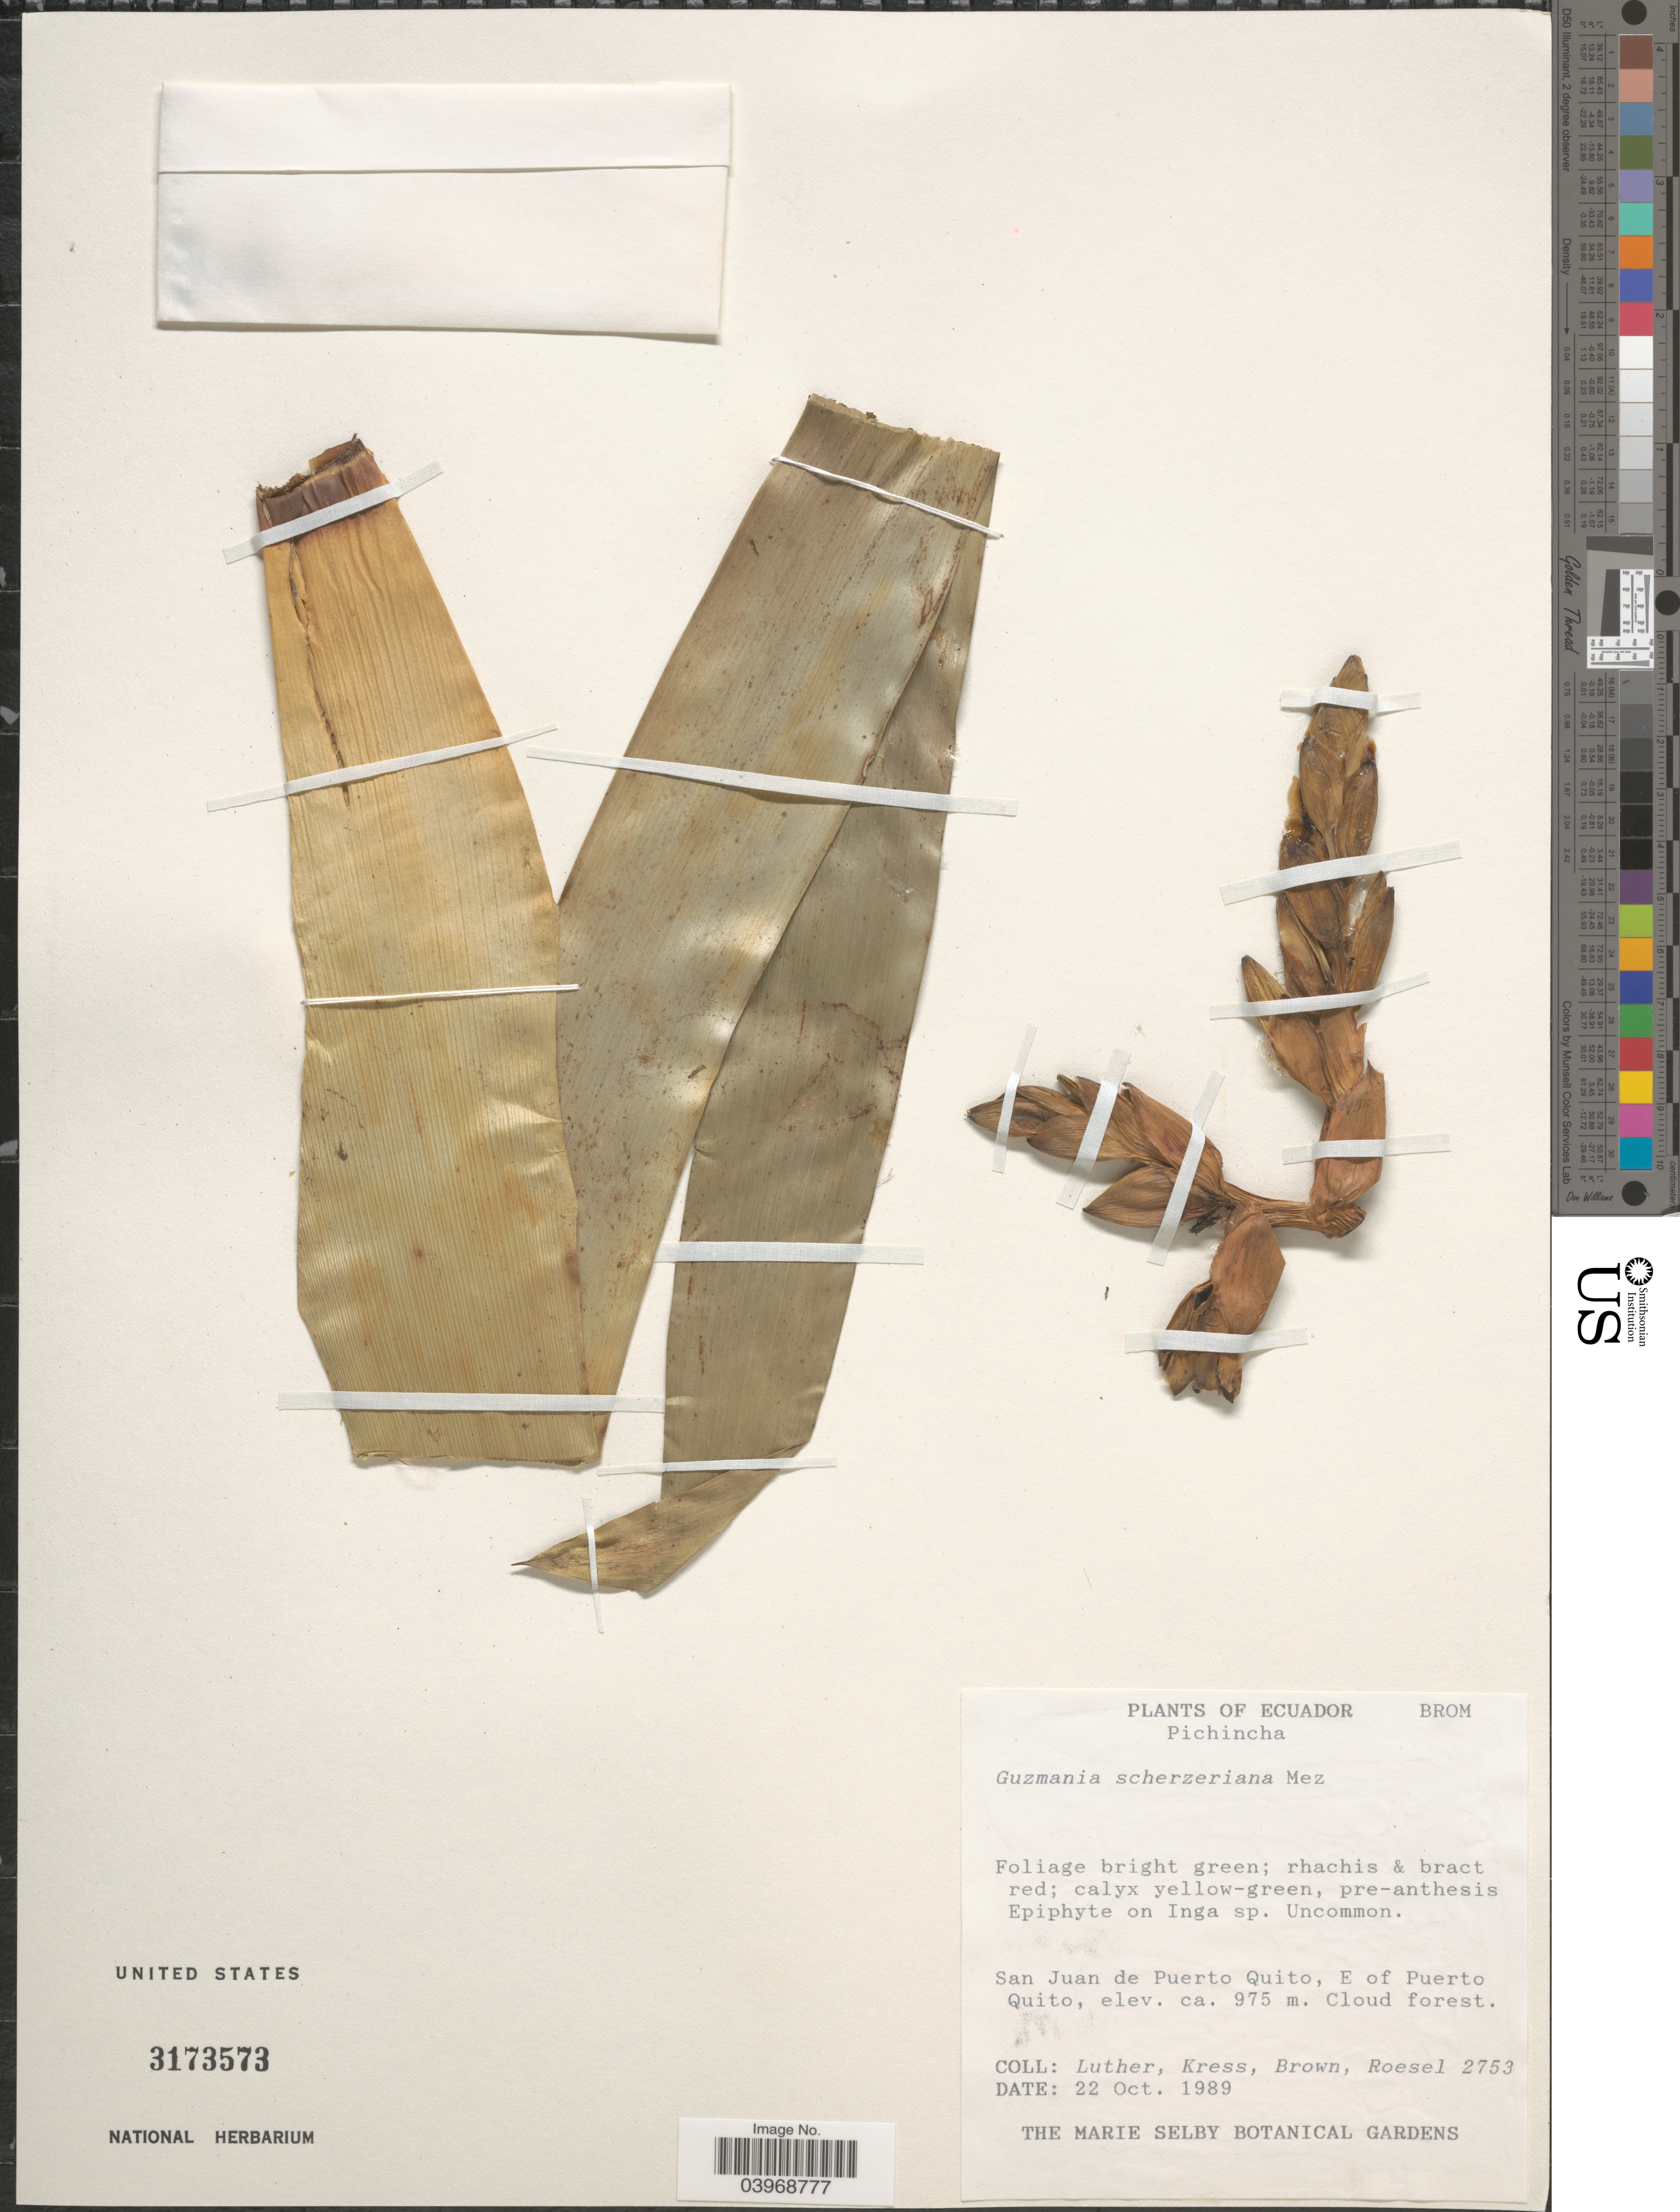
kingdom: Plantae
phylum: Tracheophyta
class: Liliopsida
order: Poales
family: Bromeliaceae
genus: Guzmania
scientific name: Guzmania scherzeriana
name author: Mez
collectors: -- Luther, -- Kress, -- Brown & Roesel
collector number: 2753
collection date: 1989-10-22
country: Ecuador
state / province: Pichincha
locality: San Juan de Puerto Quito, E of Puerto Quito. Cloud forest.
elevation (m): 975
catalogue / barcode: US 3173573